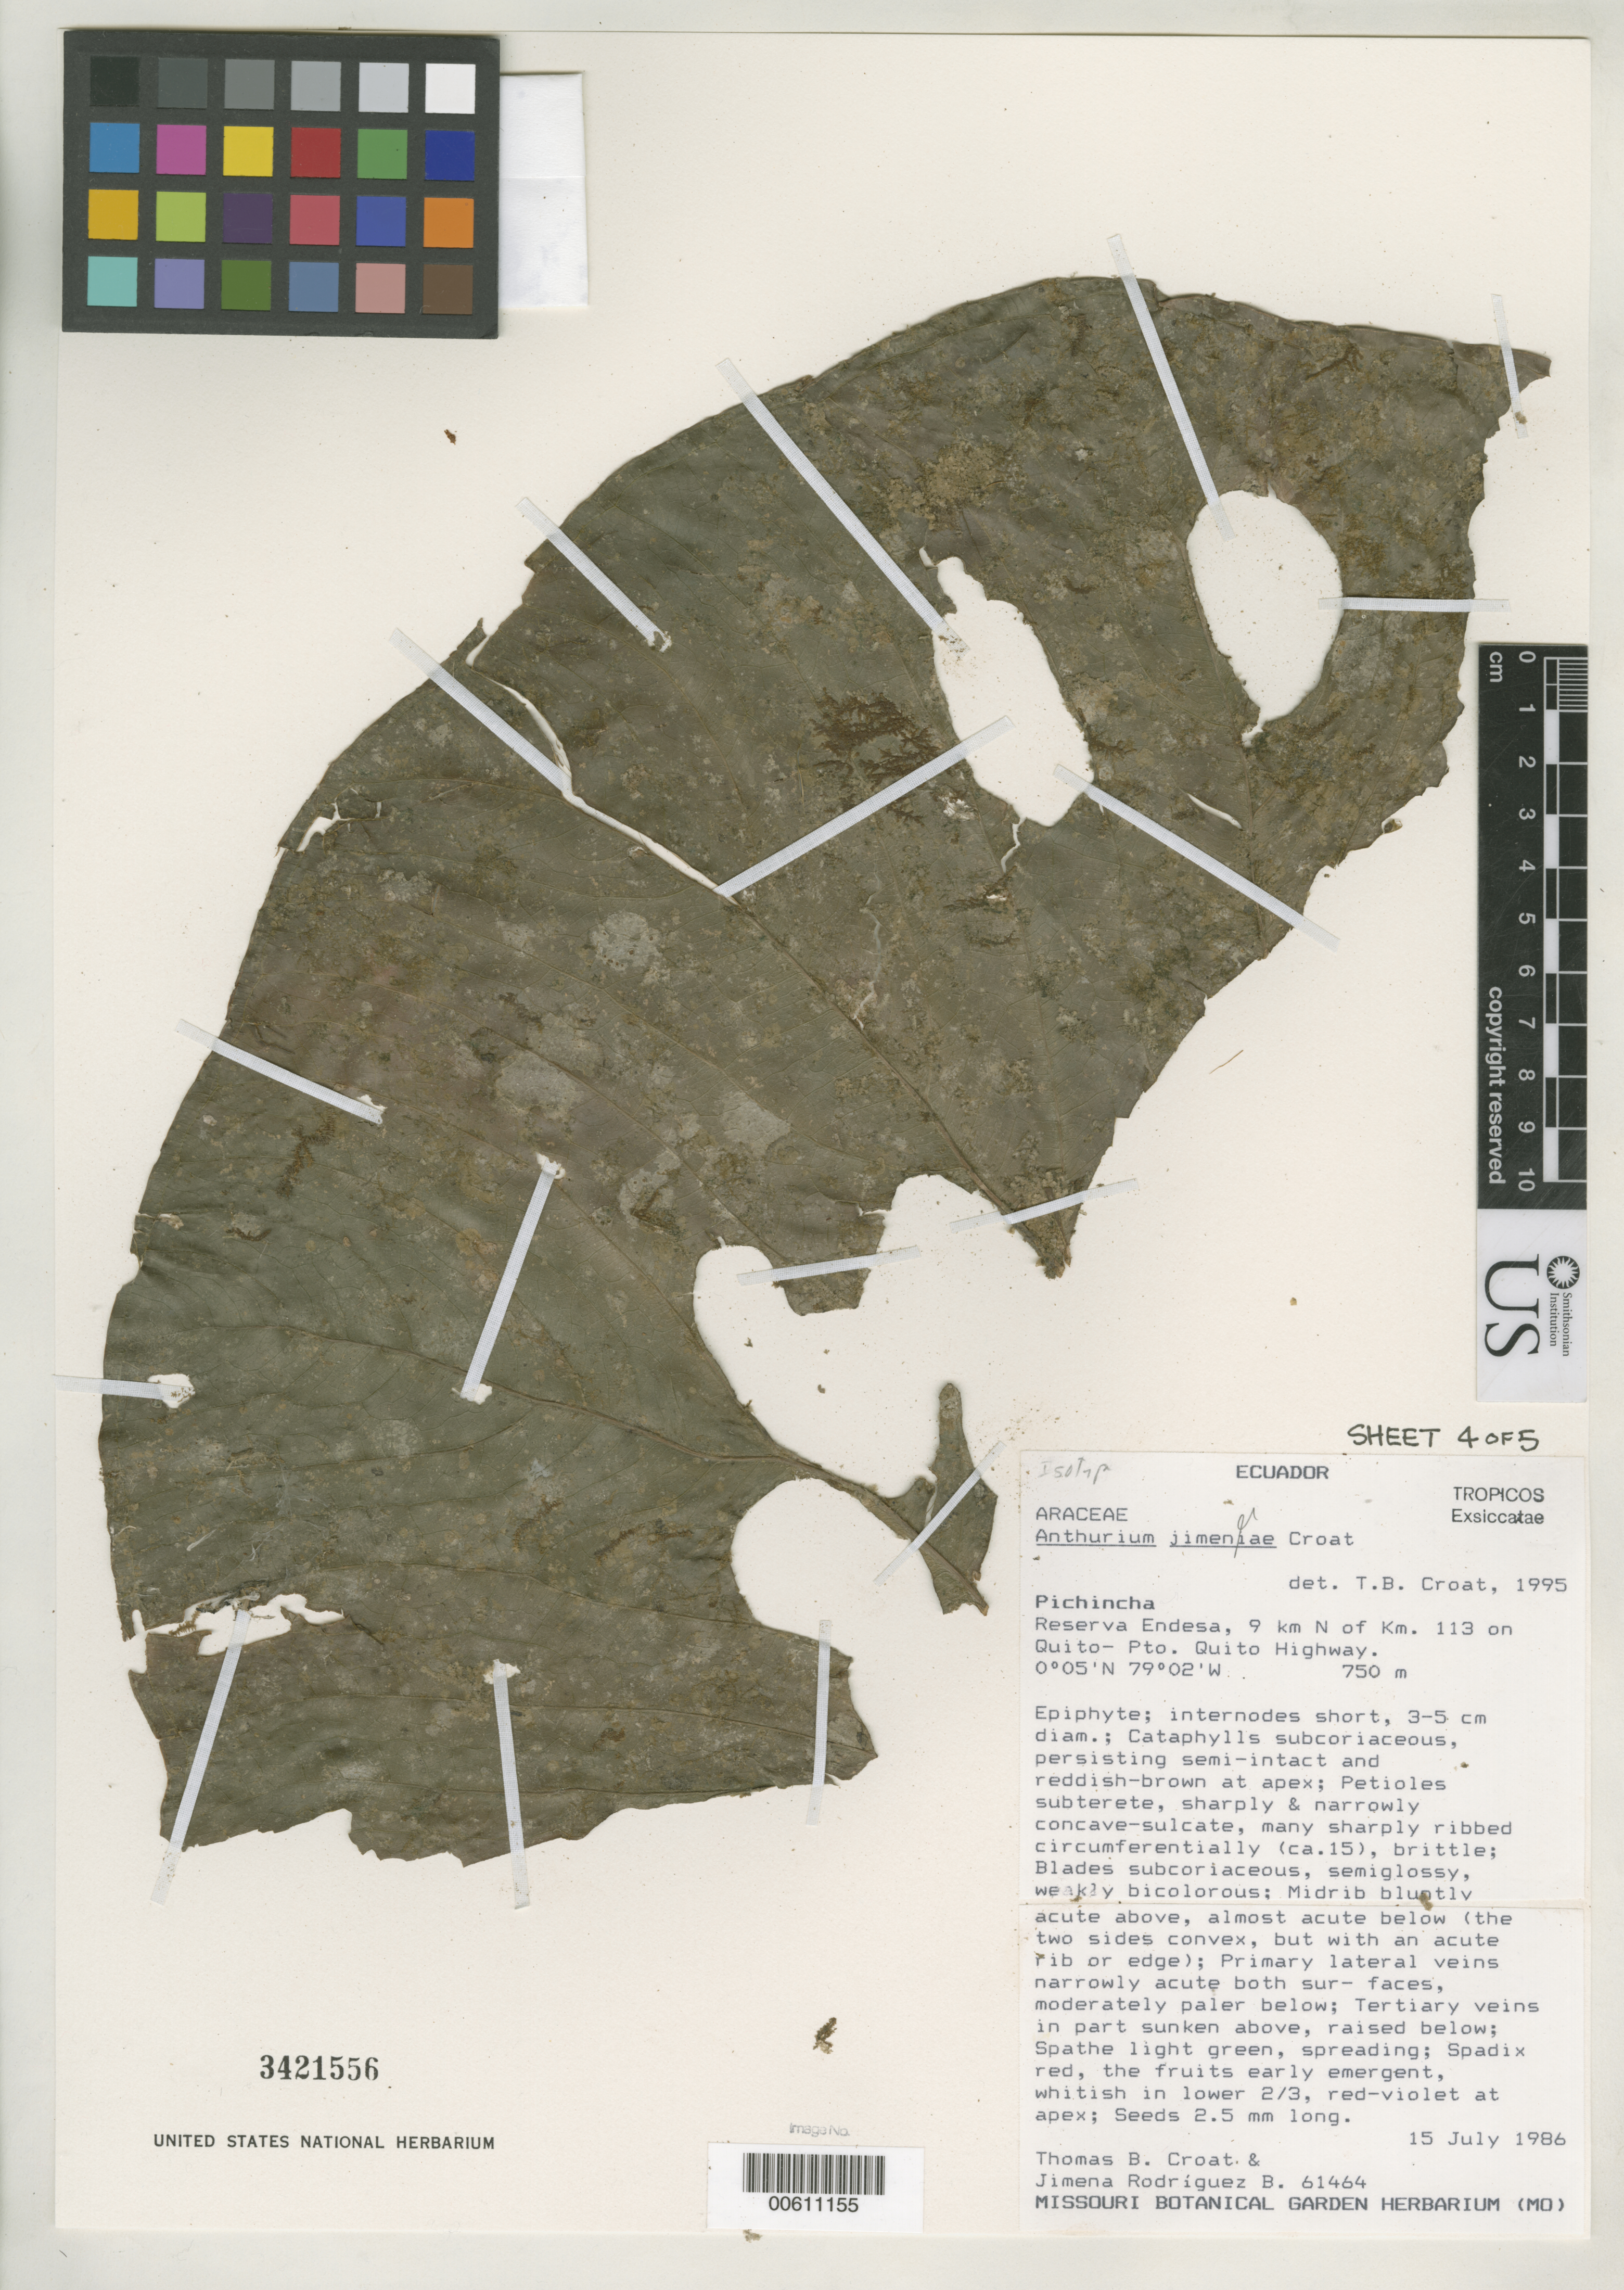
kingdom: Plantae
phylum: Tracheophyta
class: Liliopsida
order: Alismatales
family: Araceae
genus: Anthurium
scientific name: Anthurium jimenae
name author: Croat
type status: Isotype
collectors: T. B. Croat & J. Rodriguez B.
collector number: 61464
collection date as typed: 15 Jul 1986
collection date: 1986-07-15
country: Ecuador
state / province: Pichincha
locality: Reserva Endesa, N on Quito-Pto. Quito Highway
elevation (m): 750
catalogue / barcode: US 3421556